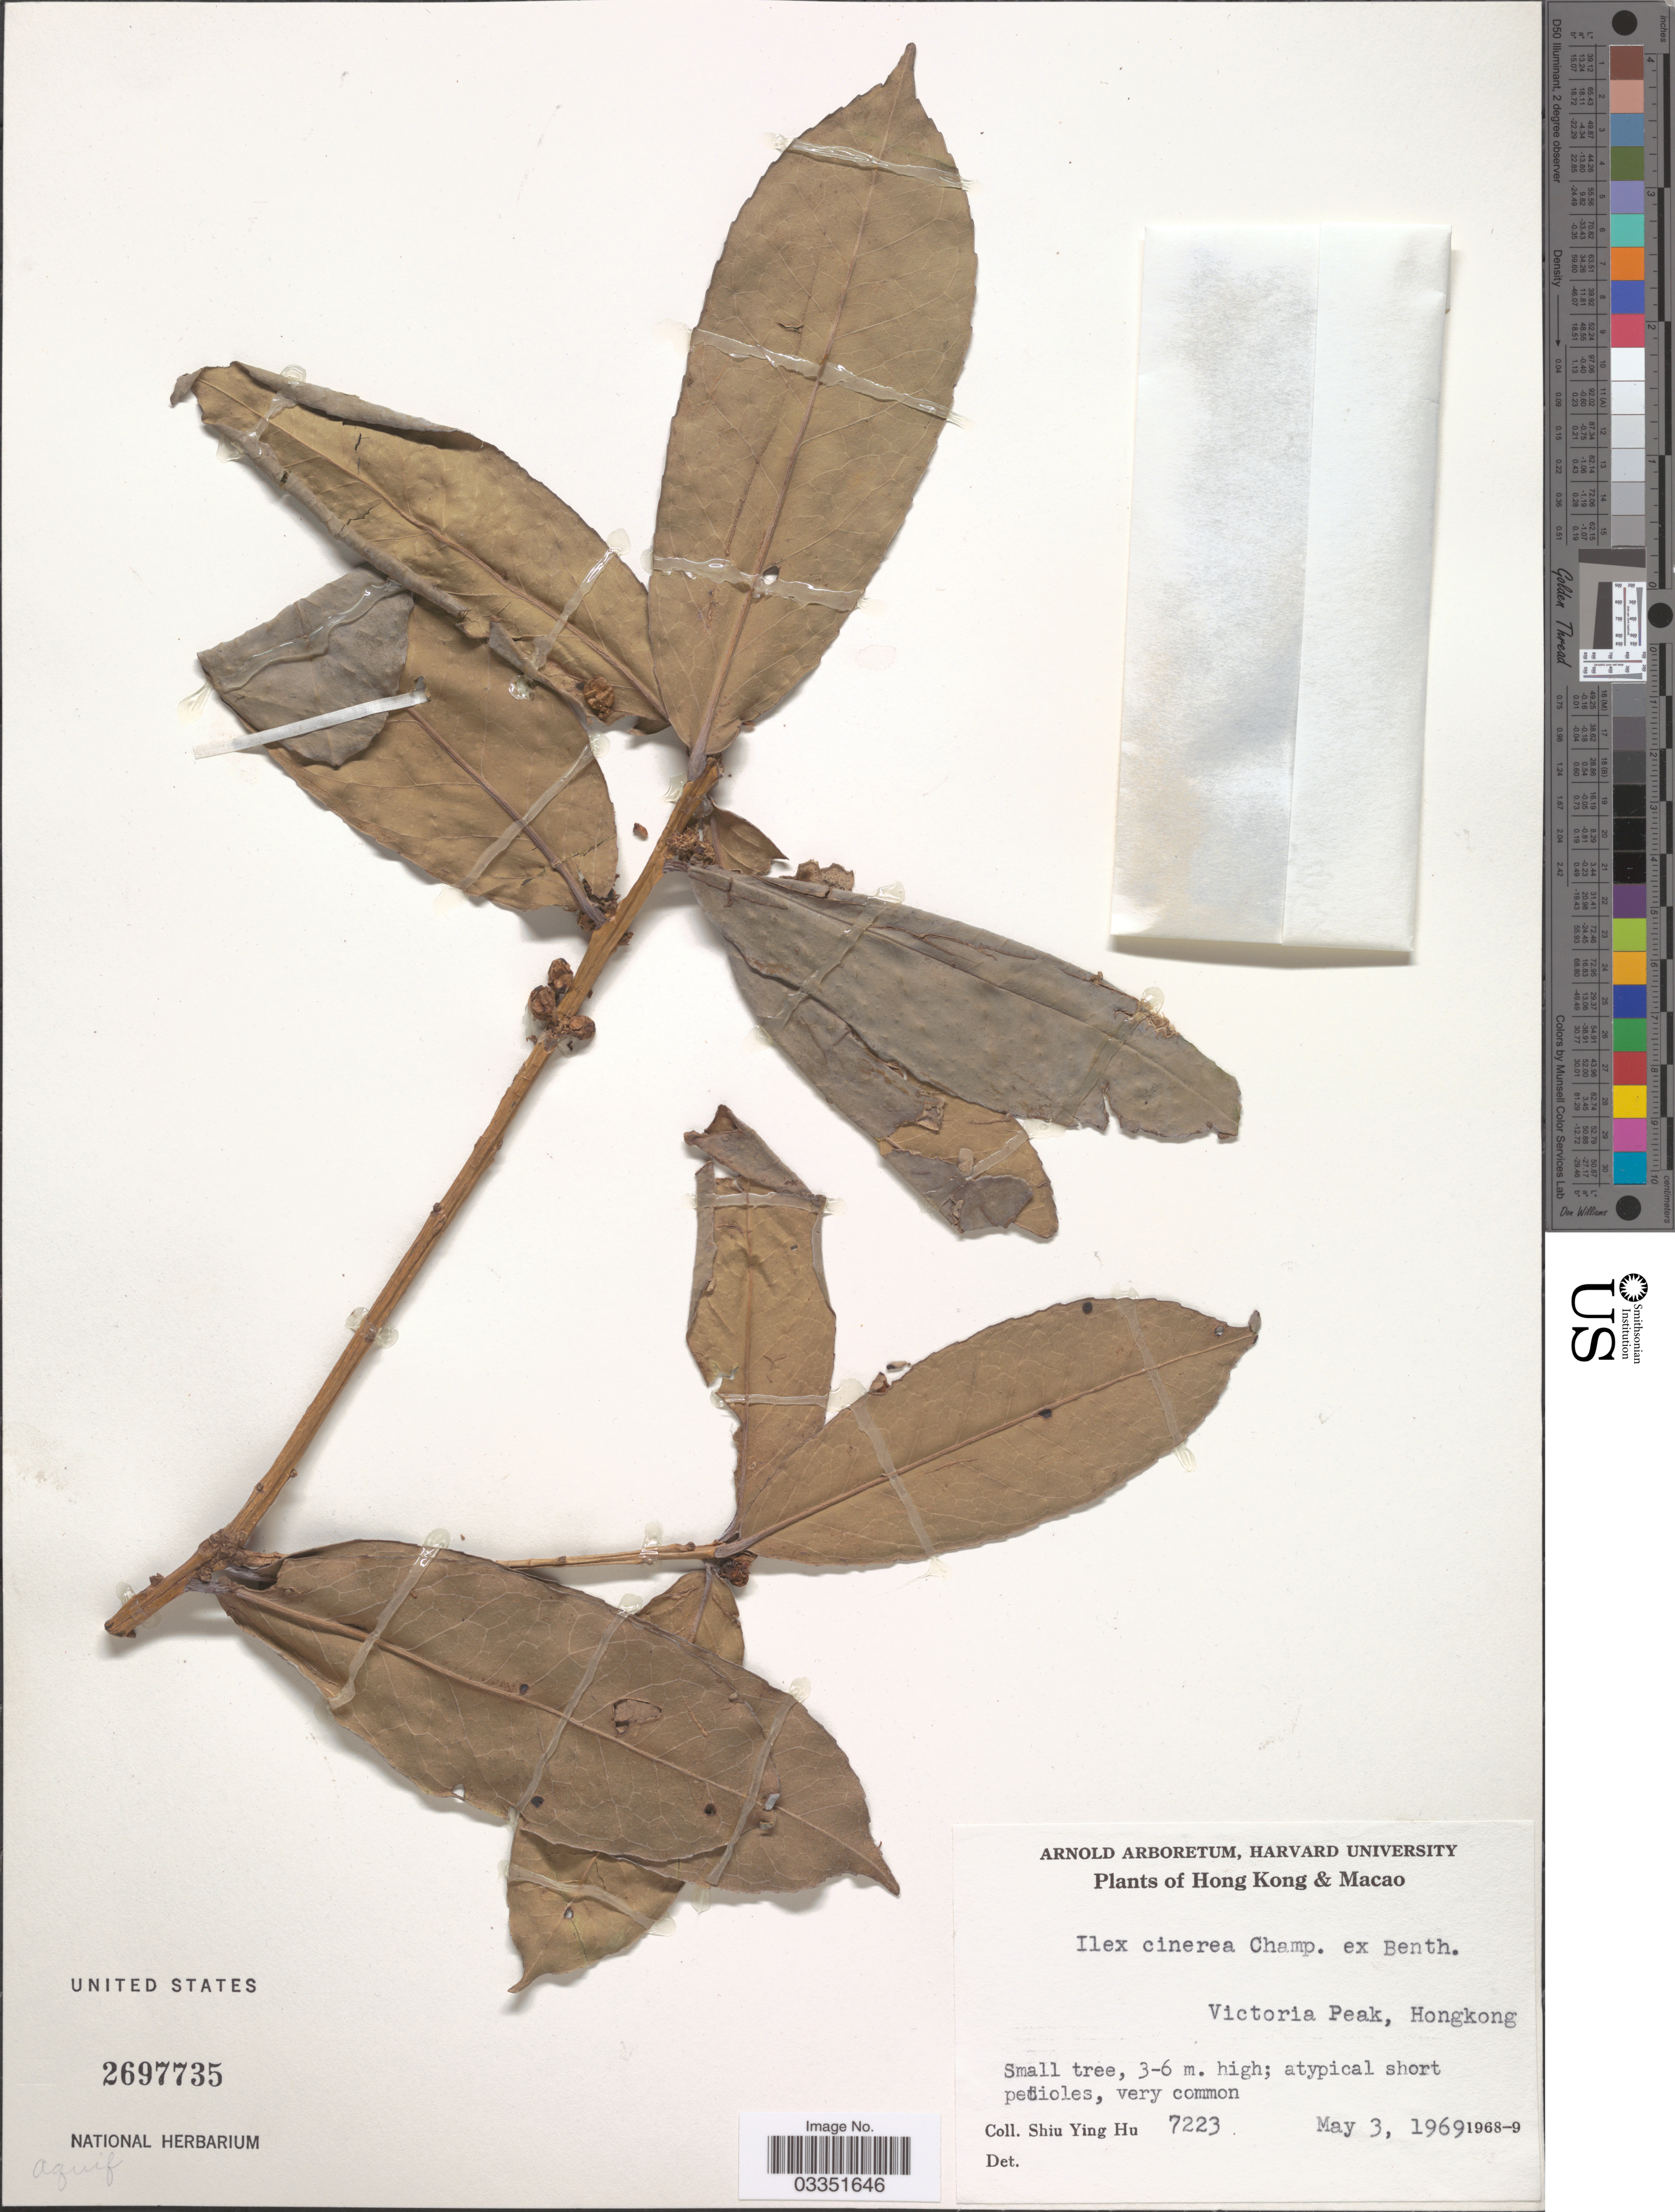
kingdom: Plantae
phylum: Tracheophyta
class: Magnoliopsida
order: Aquifoliales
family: Aquifoliaceae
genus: Ilex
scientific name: Ilex cinerea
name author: Champ. ex Benth.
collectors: S. Y. Hu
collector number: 7223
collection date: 1969-05-03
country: China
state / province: Hong Kong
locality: Victoria Peak, Hongkong.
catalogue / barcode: US 2697735